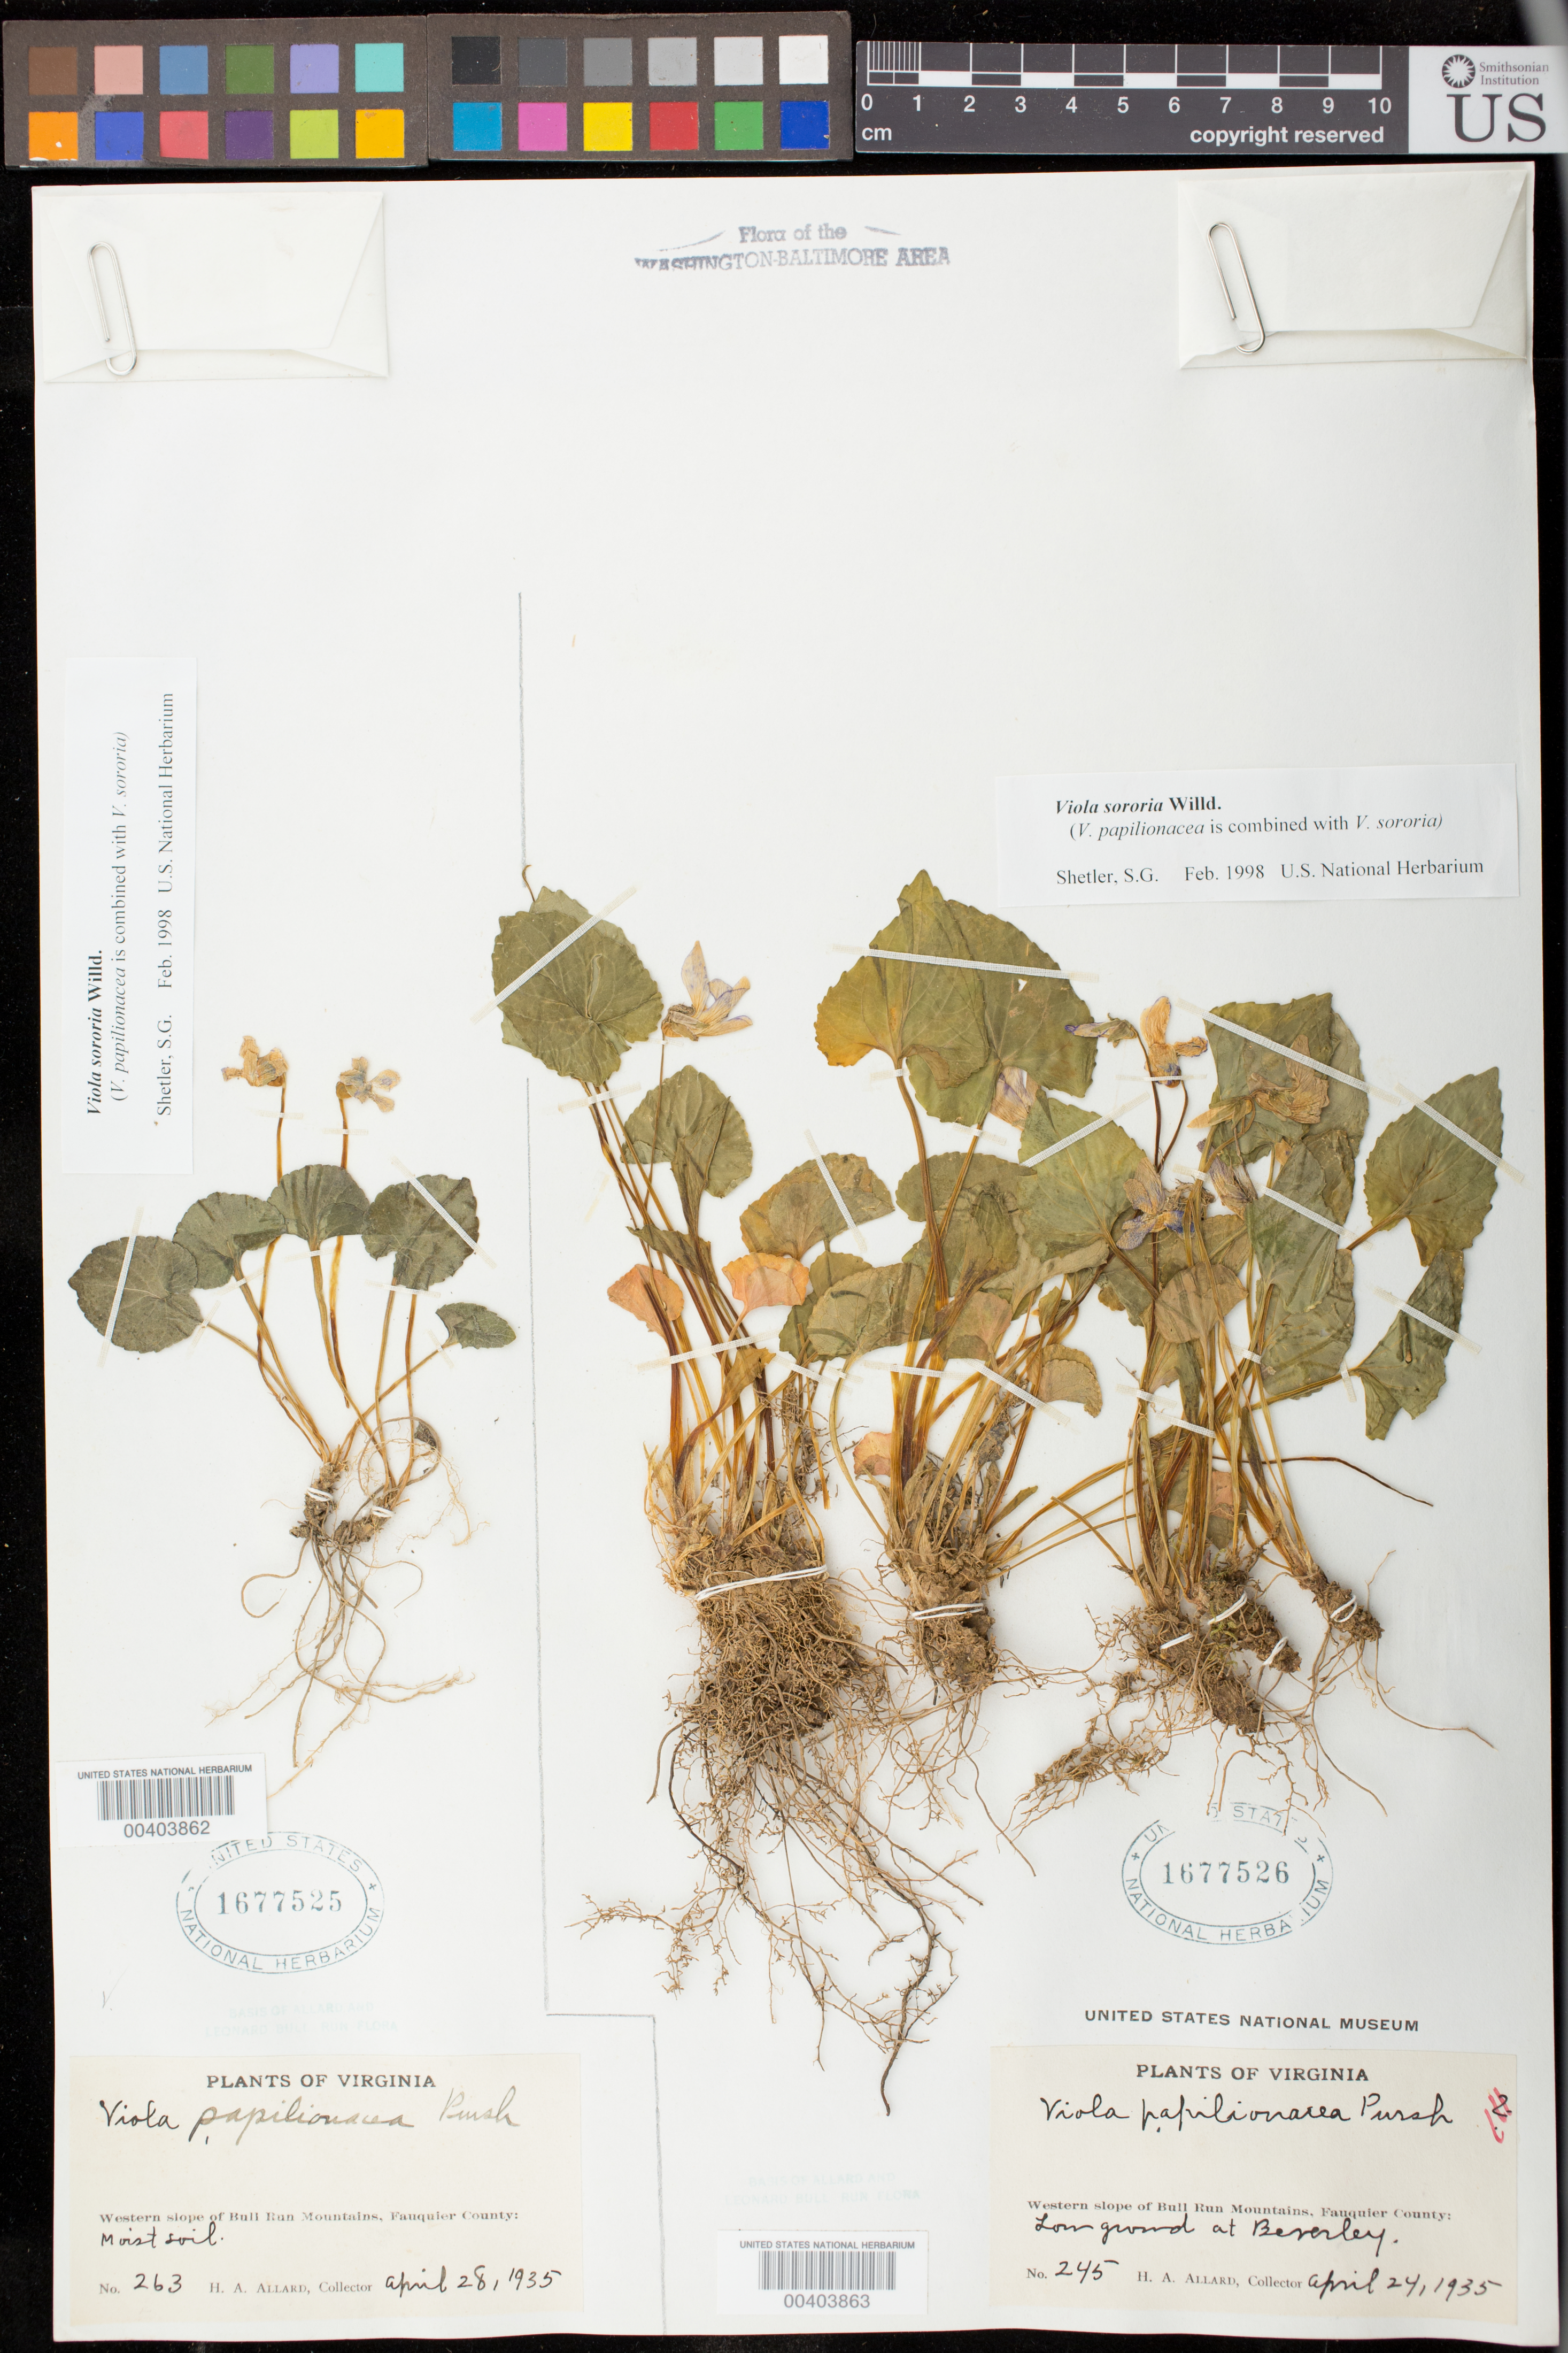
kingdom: Plantae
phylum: Tracheophyta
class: Magnoliopsida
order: Malpighiales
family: Violaceae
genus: Viola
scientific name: Viola sororia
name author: Willd.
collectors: H. A. Allard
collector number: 245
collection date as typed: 24 Apr 1935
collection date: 1935-04-24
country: United States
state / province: Virginia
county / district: Fauquier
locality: Western slope of Bull Run Mountains, Beverley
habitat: low ground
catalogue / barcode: US 1677526